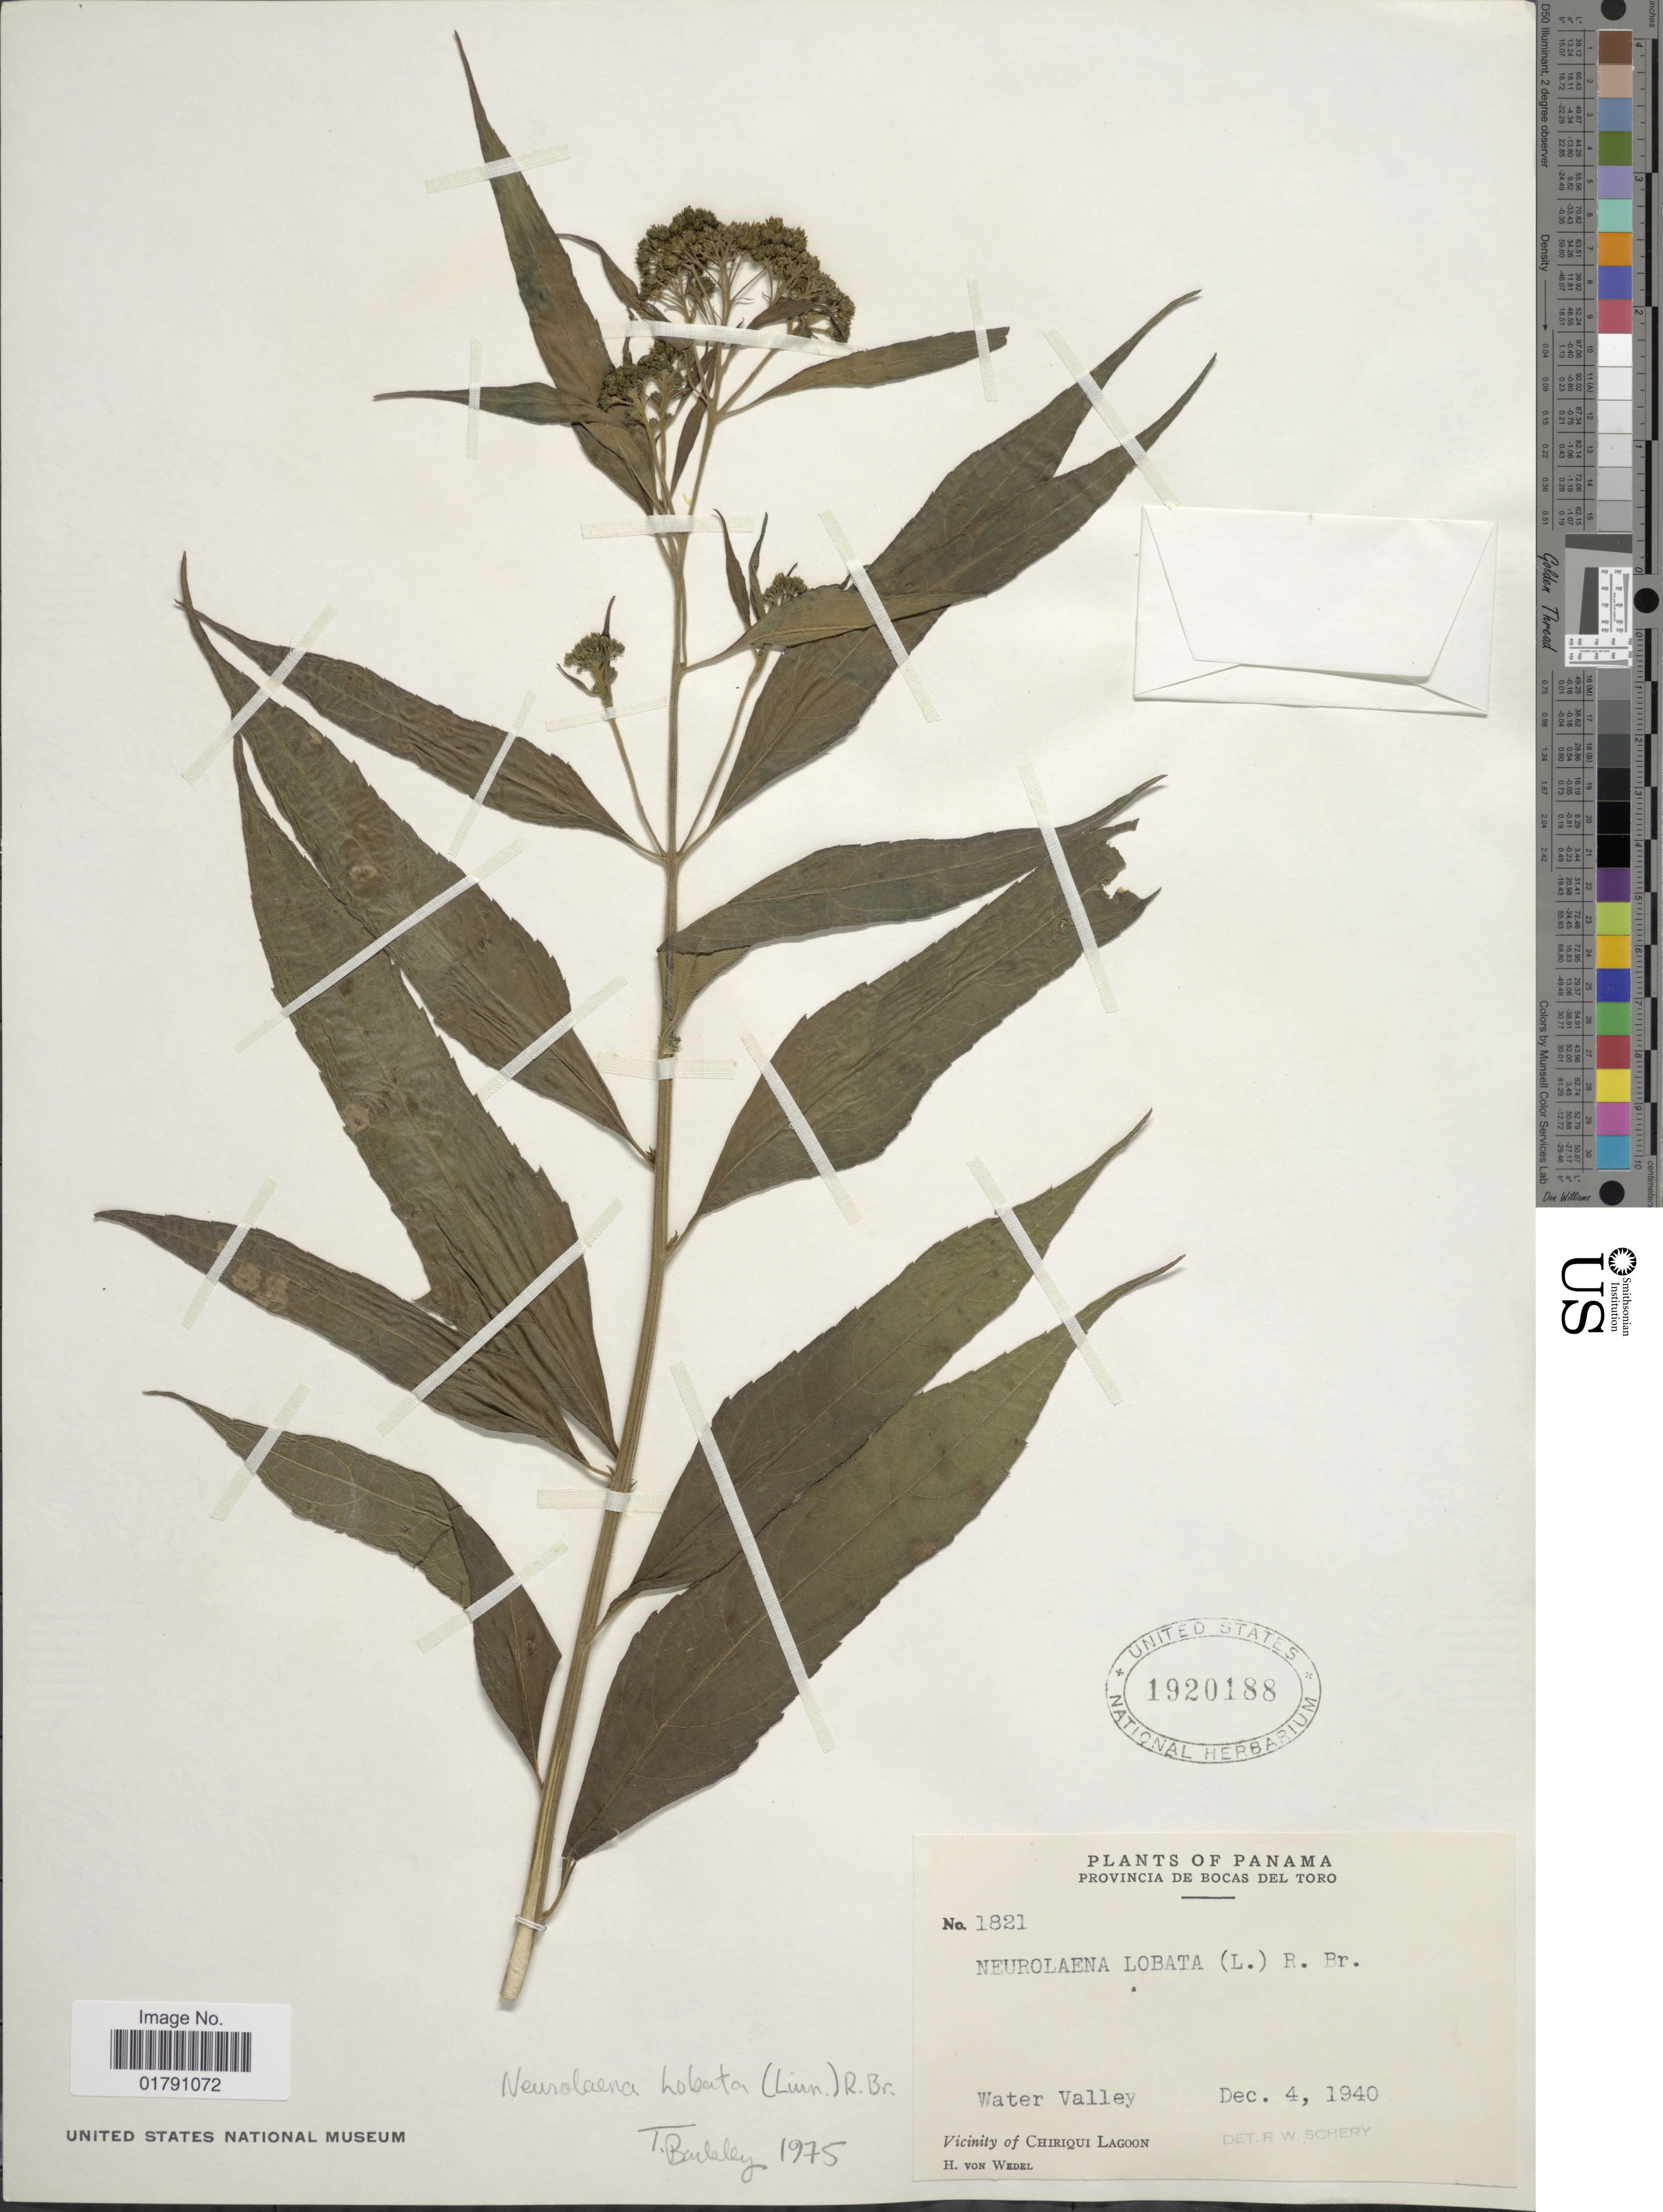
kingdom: Plantae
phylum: Tracheophyta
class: Magnoliopsida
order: Asterales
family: Asteraceae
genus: Neurolaena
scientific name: Neurolaena lobata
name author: (L.) R. Br. ex Cass.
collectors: H. von Wedel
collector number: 1821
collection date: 1940-12-04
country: Panama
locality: Provincia de Bocas del Toro, Water Valley, Vicinity of Chiriqui Lagoon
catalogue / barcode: US 1920188